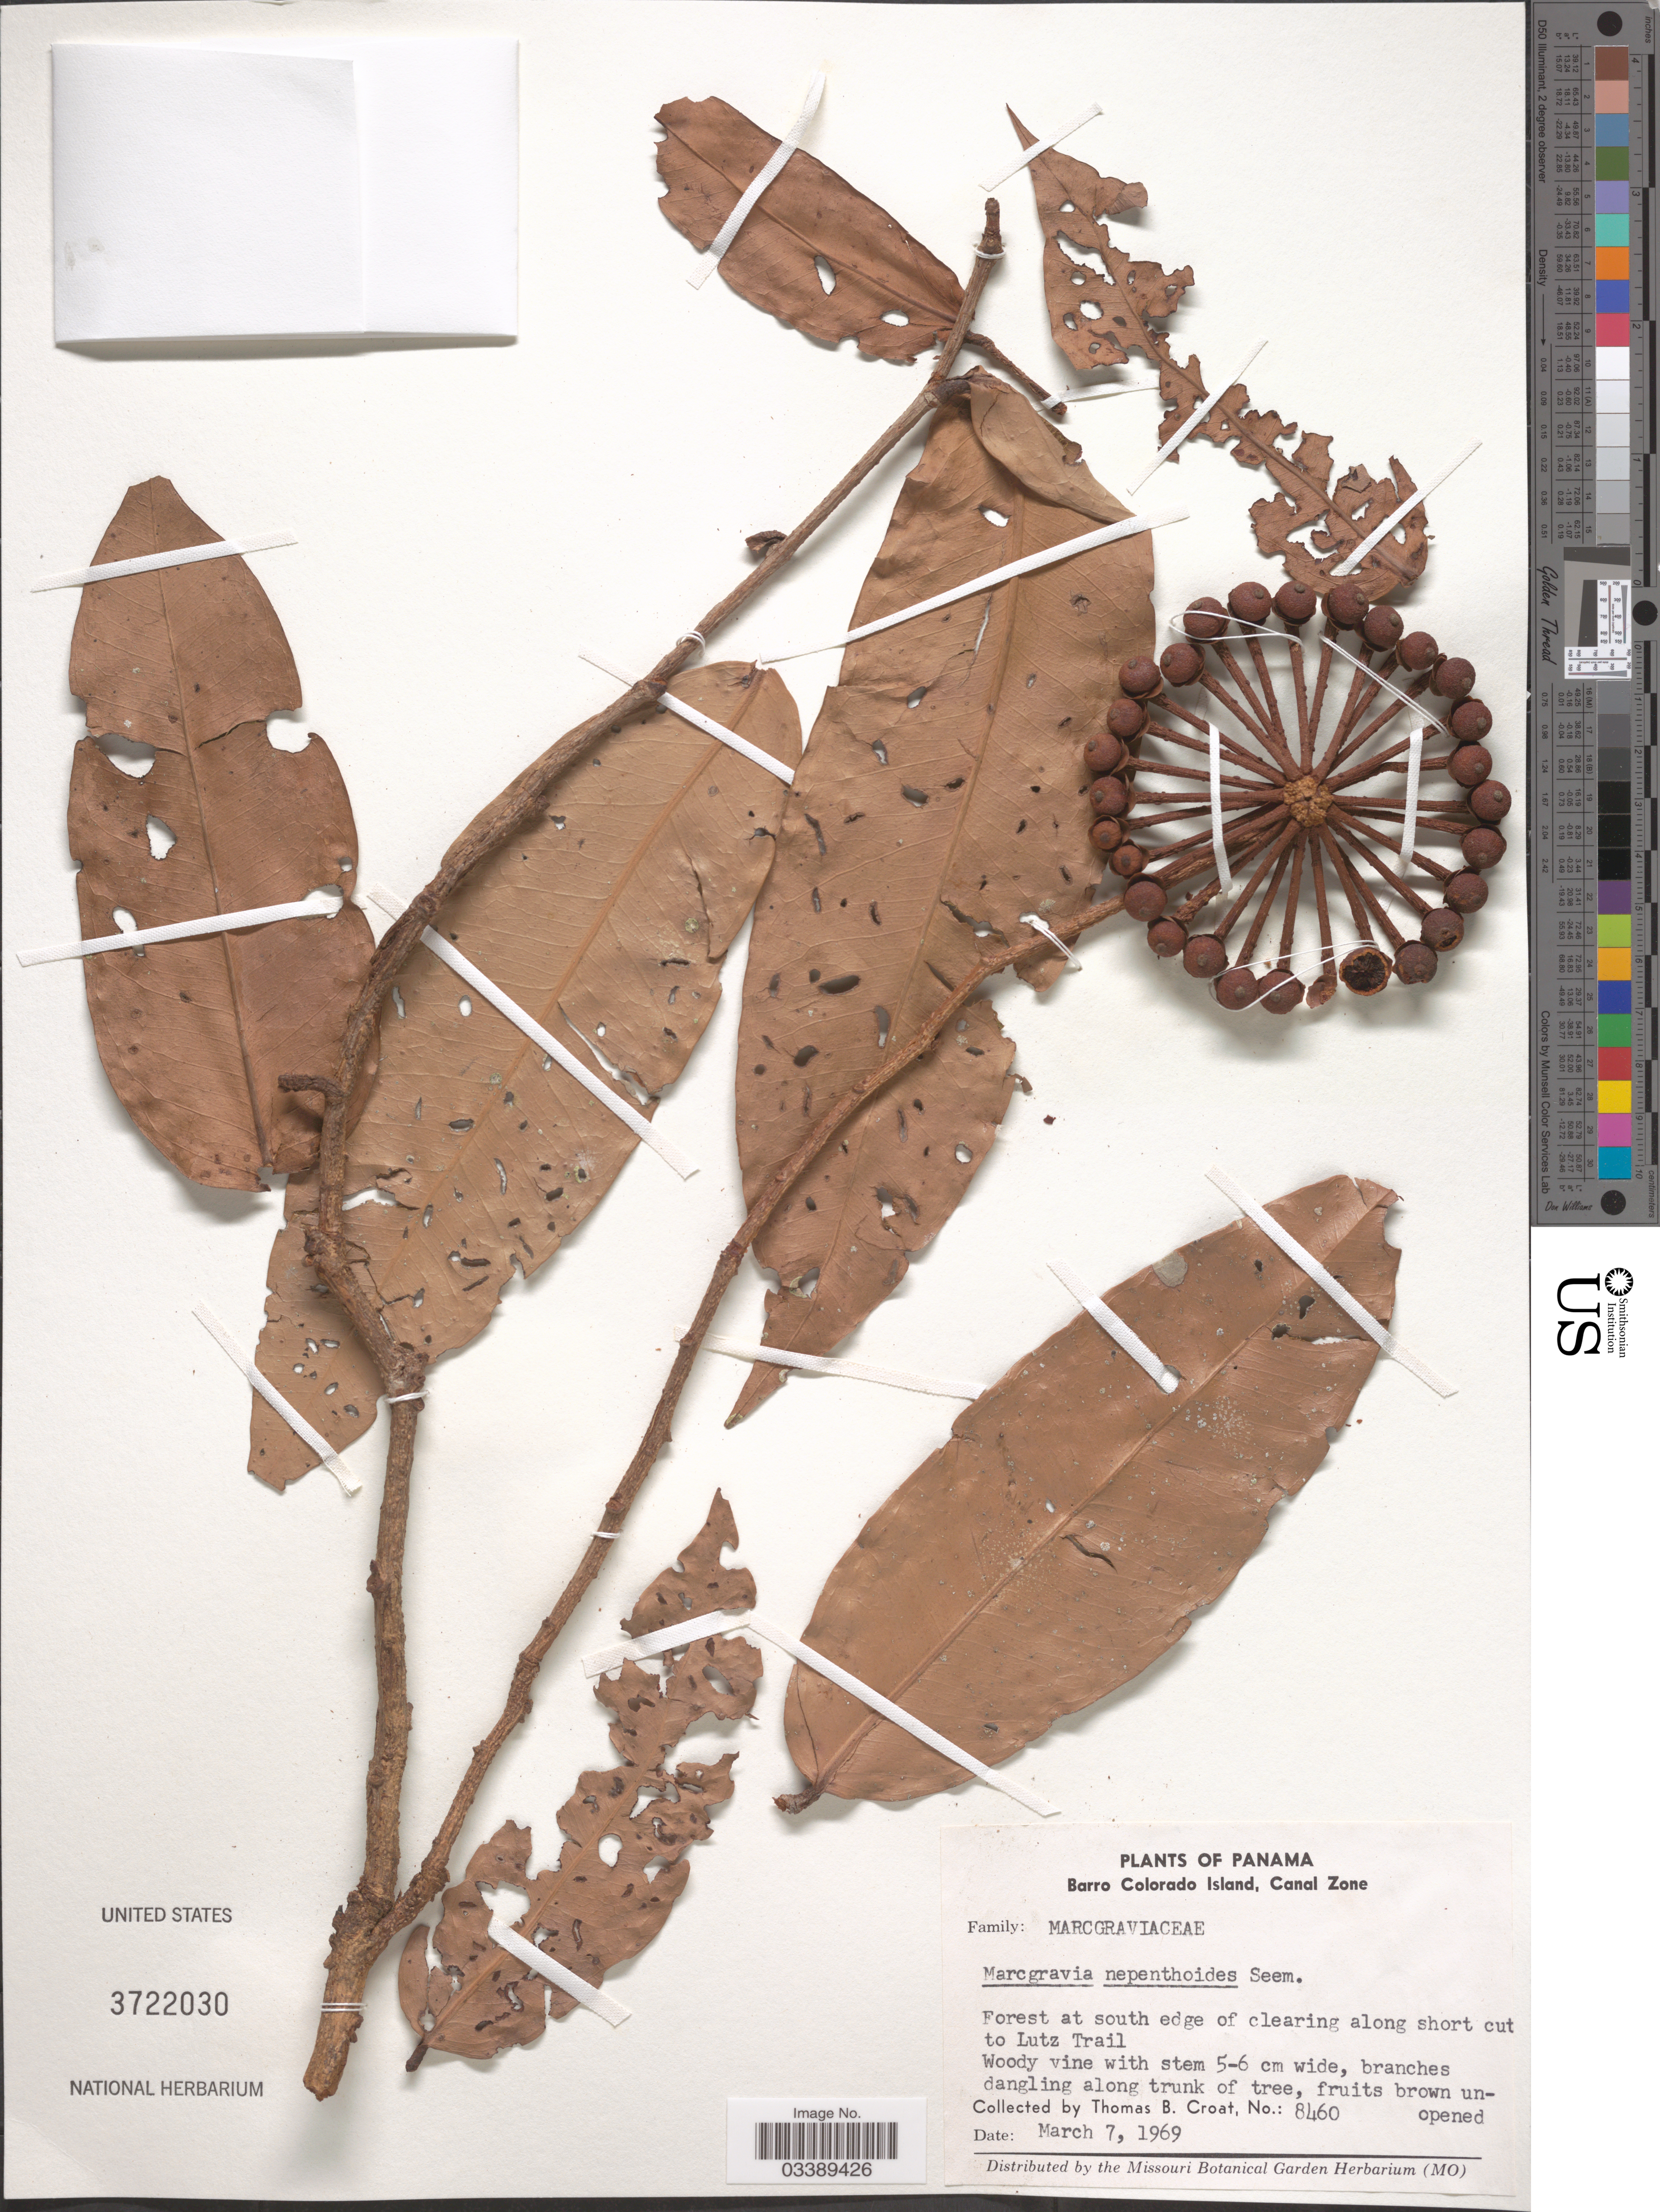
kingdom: Plantae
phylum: Tracheophyta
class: Magnoliopsida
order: Ericales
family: Marcgraviaceae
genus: Marcgravia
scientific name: Marcgravia nepenthoides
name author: Seem.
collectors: T. B. Croat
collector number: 8460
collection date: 1969-03-07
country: Panama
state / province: Panamá Oeste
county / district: Canal Zone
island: Barro Colorado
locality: Barro Colorado Island, Canal Zone. Forest at south edge of clearing along short cut to Lutz Trail.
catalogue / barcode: US 3722030